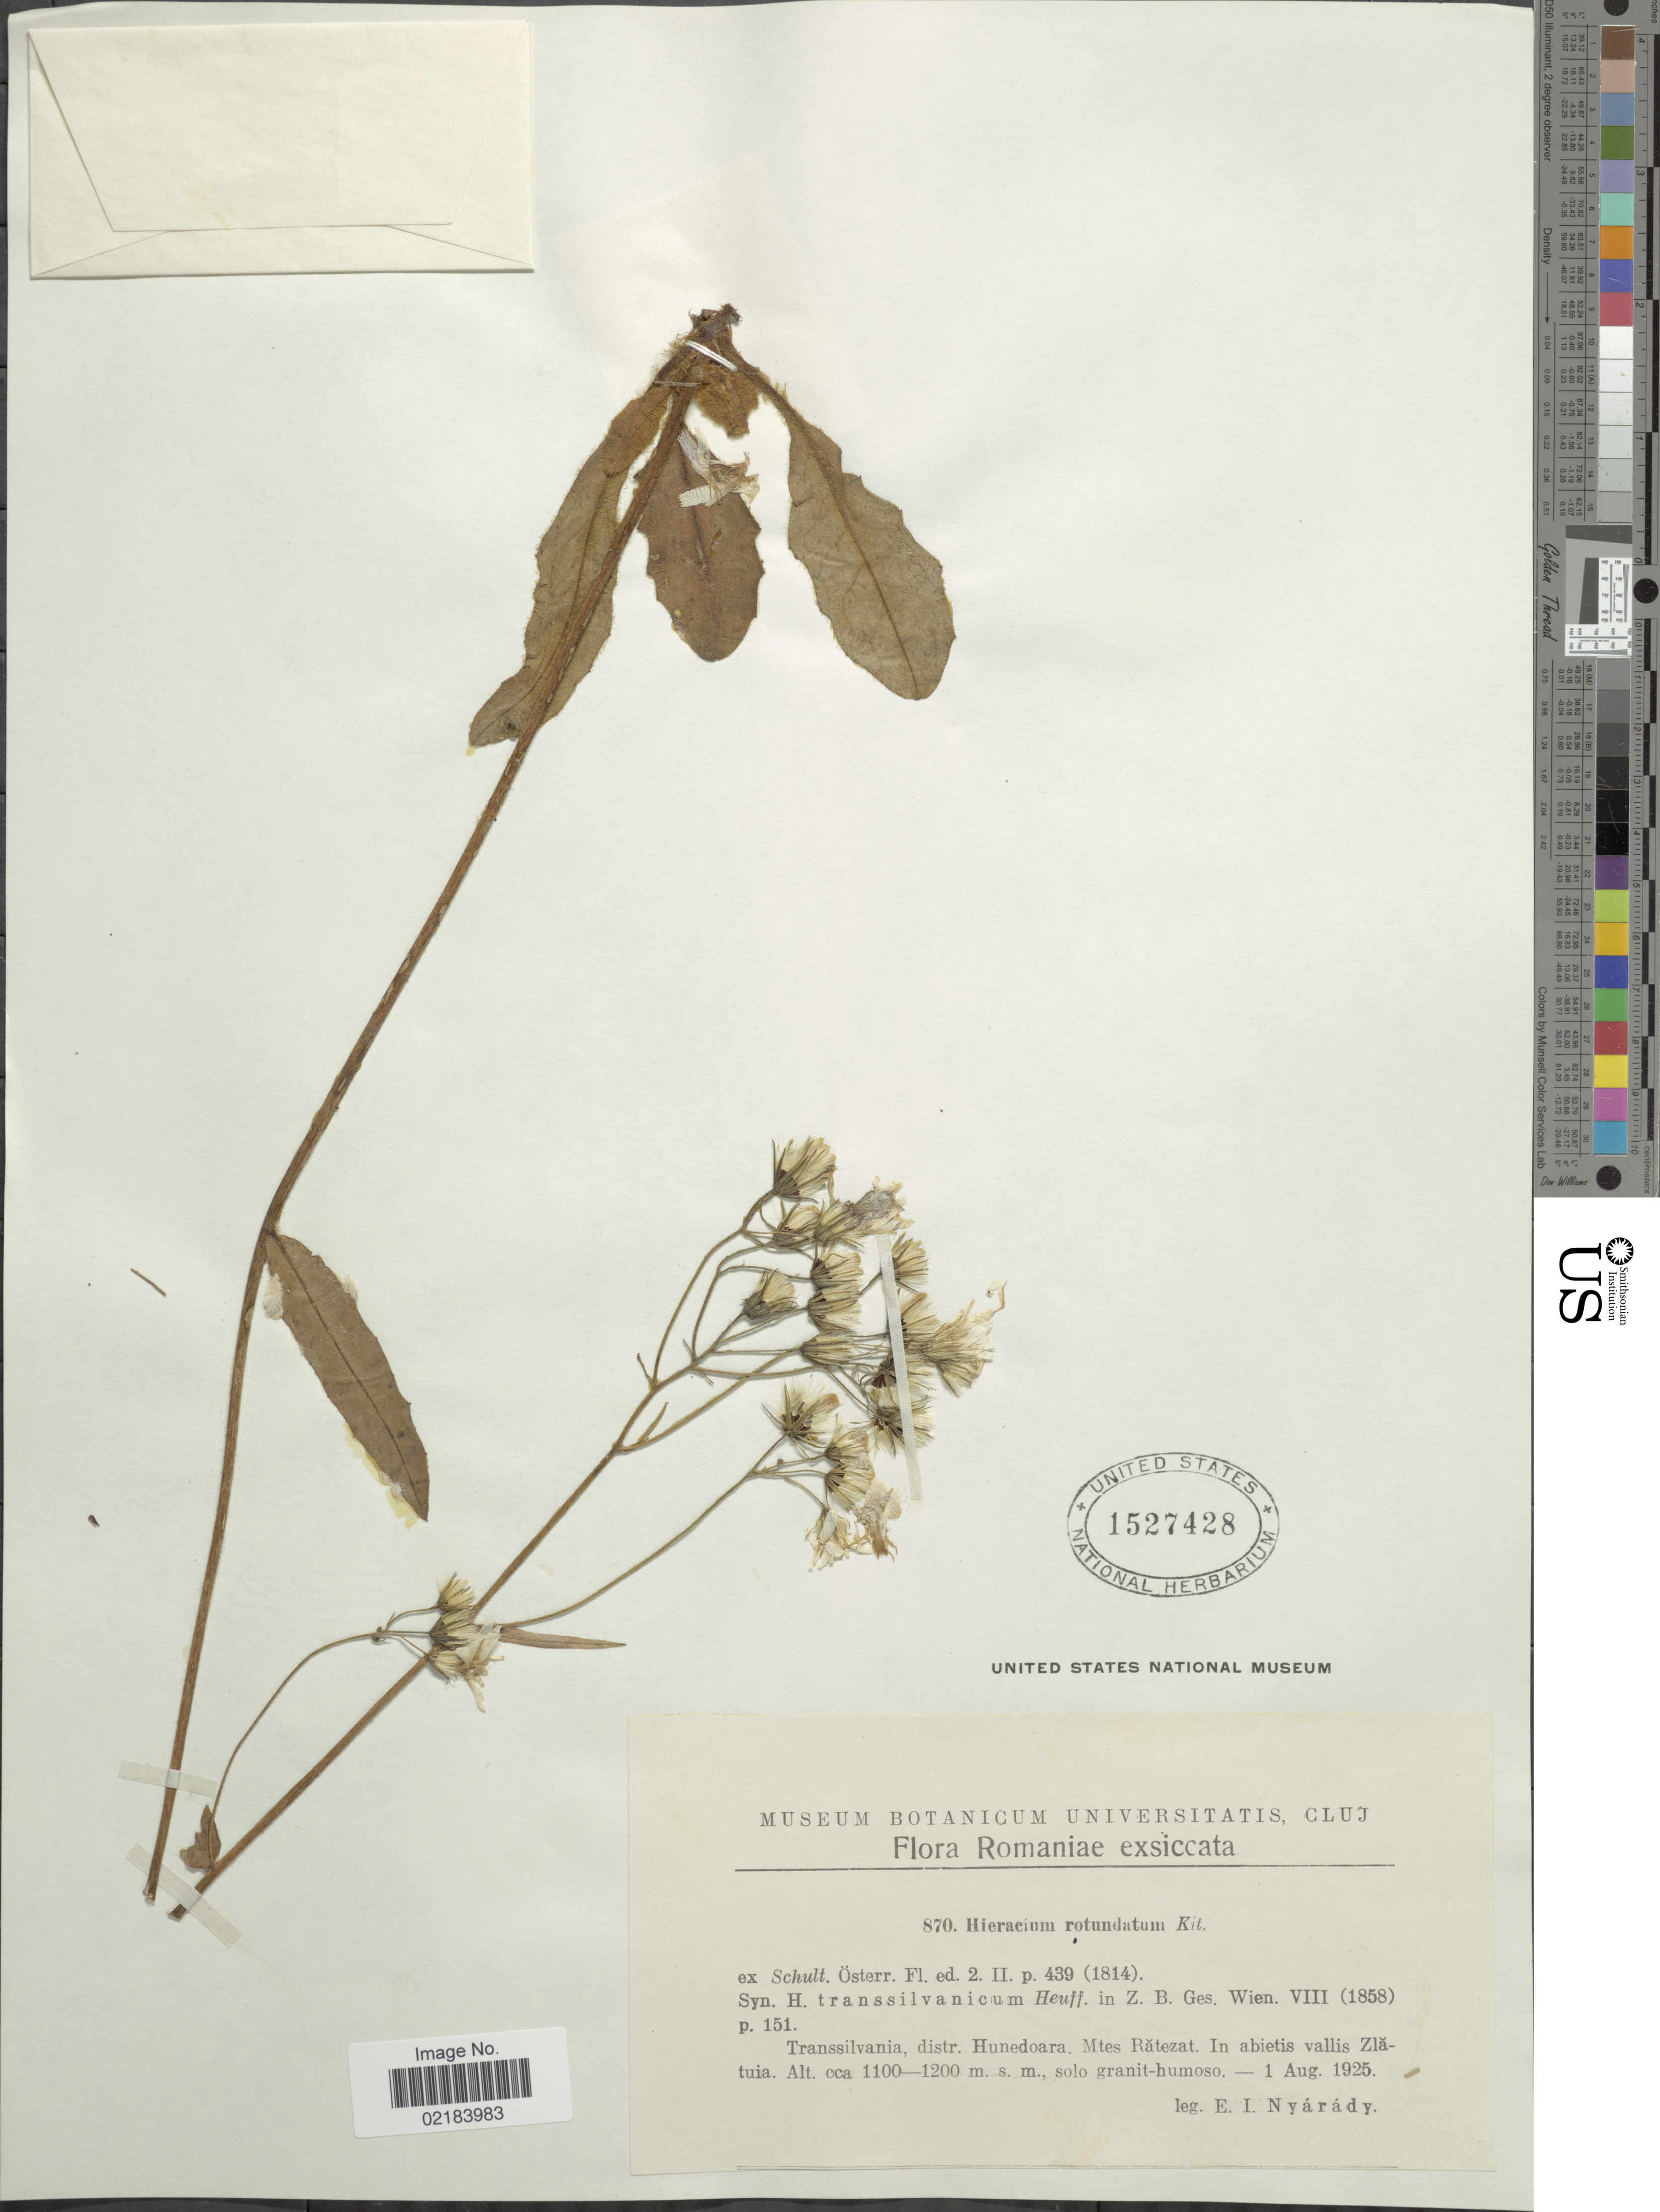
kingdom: Plantae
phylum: Tracheophyta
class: Magnoliopsida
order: Asterales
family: Asteraceae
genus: Hieracium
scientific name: Hieracium rotundatum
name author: Kit.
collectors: E. Nyárády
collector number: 870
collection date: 1925-08-01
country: Romania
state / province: Hunedoara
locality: Transsilvania, Mtes Ratezat. Vallis Zlatuia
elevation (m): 1100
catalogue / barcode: US 1527428